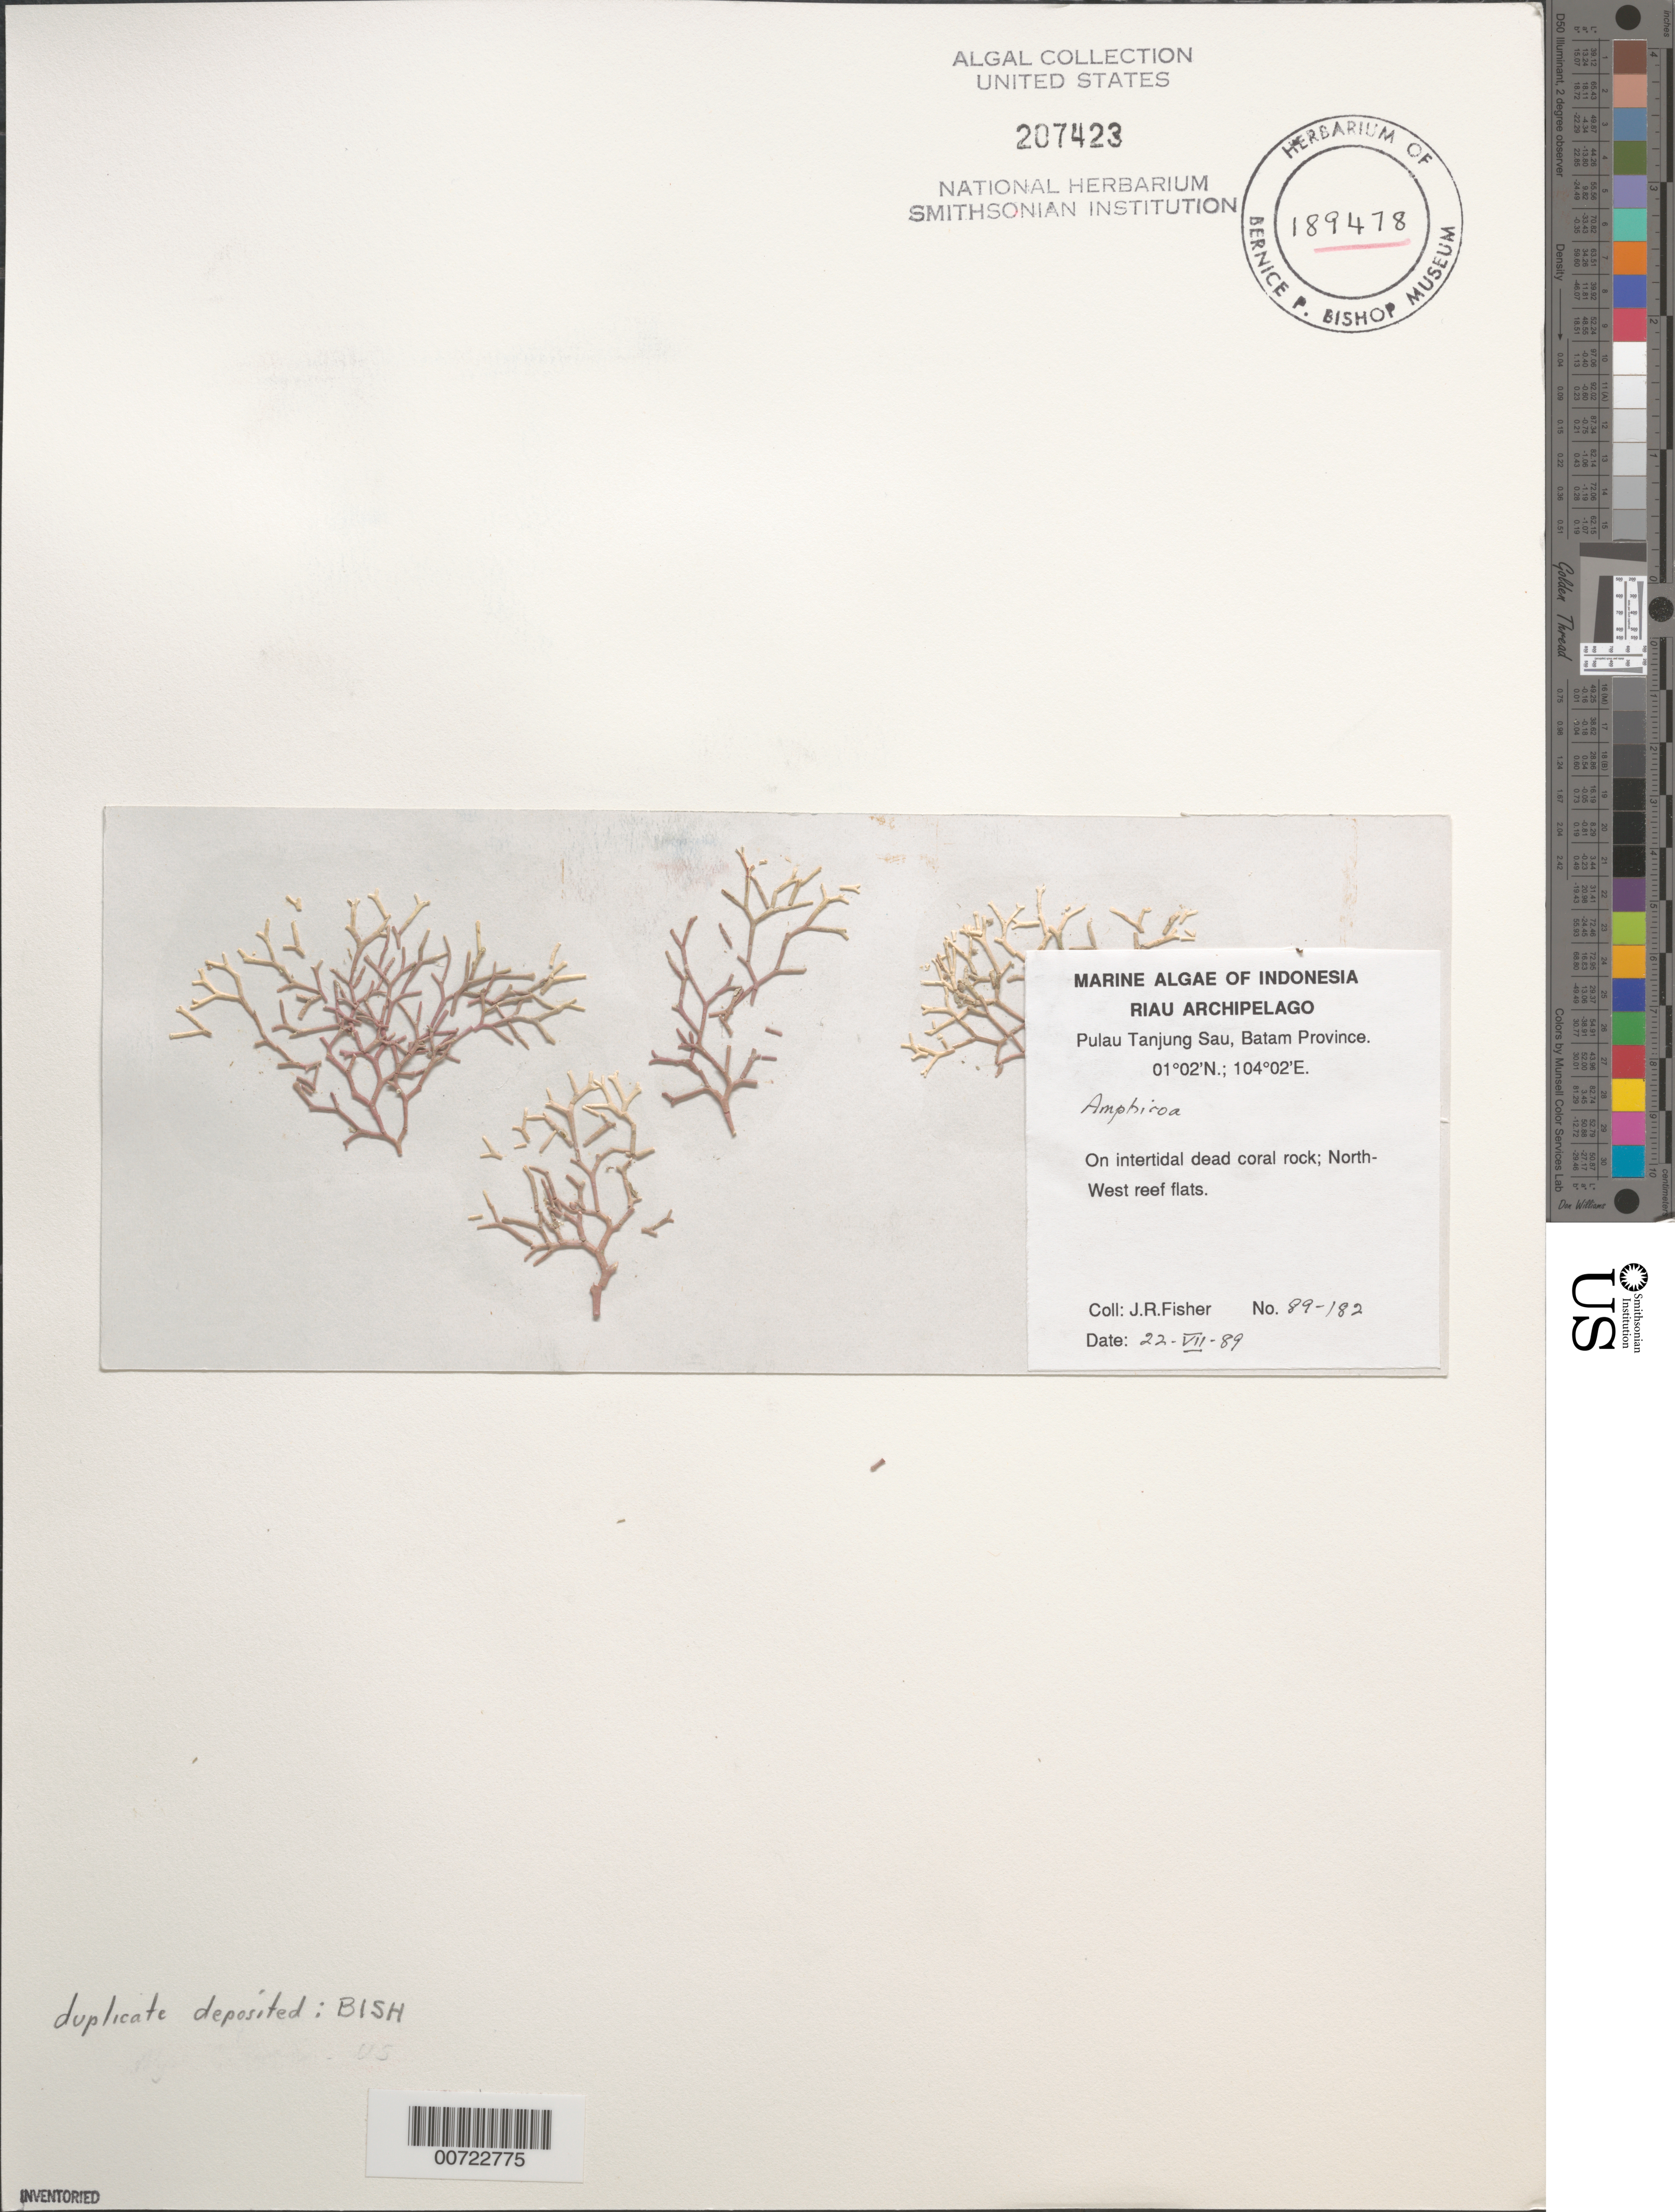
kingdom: Plantae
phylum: Rhodophyta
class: Florideophyceae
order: Corallinales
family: Lithophyllaceae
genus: Amphiroa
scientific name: Amphiroa sp.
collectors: J. Fisher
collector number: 89-182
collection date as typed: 22 Jul 1989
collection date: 1989-07-22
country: Indonesia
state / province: Sumatra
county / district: Riau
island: Pulau Tanjung Sau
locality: North-West Reef flats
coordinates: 01 02' N, 104 02' E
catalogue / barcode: US 207423